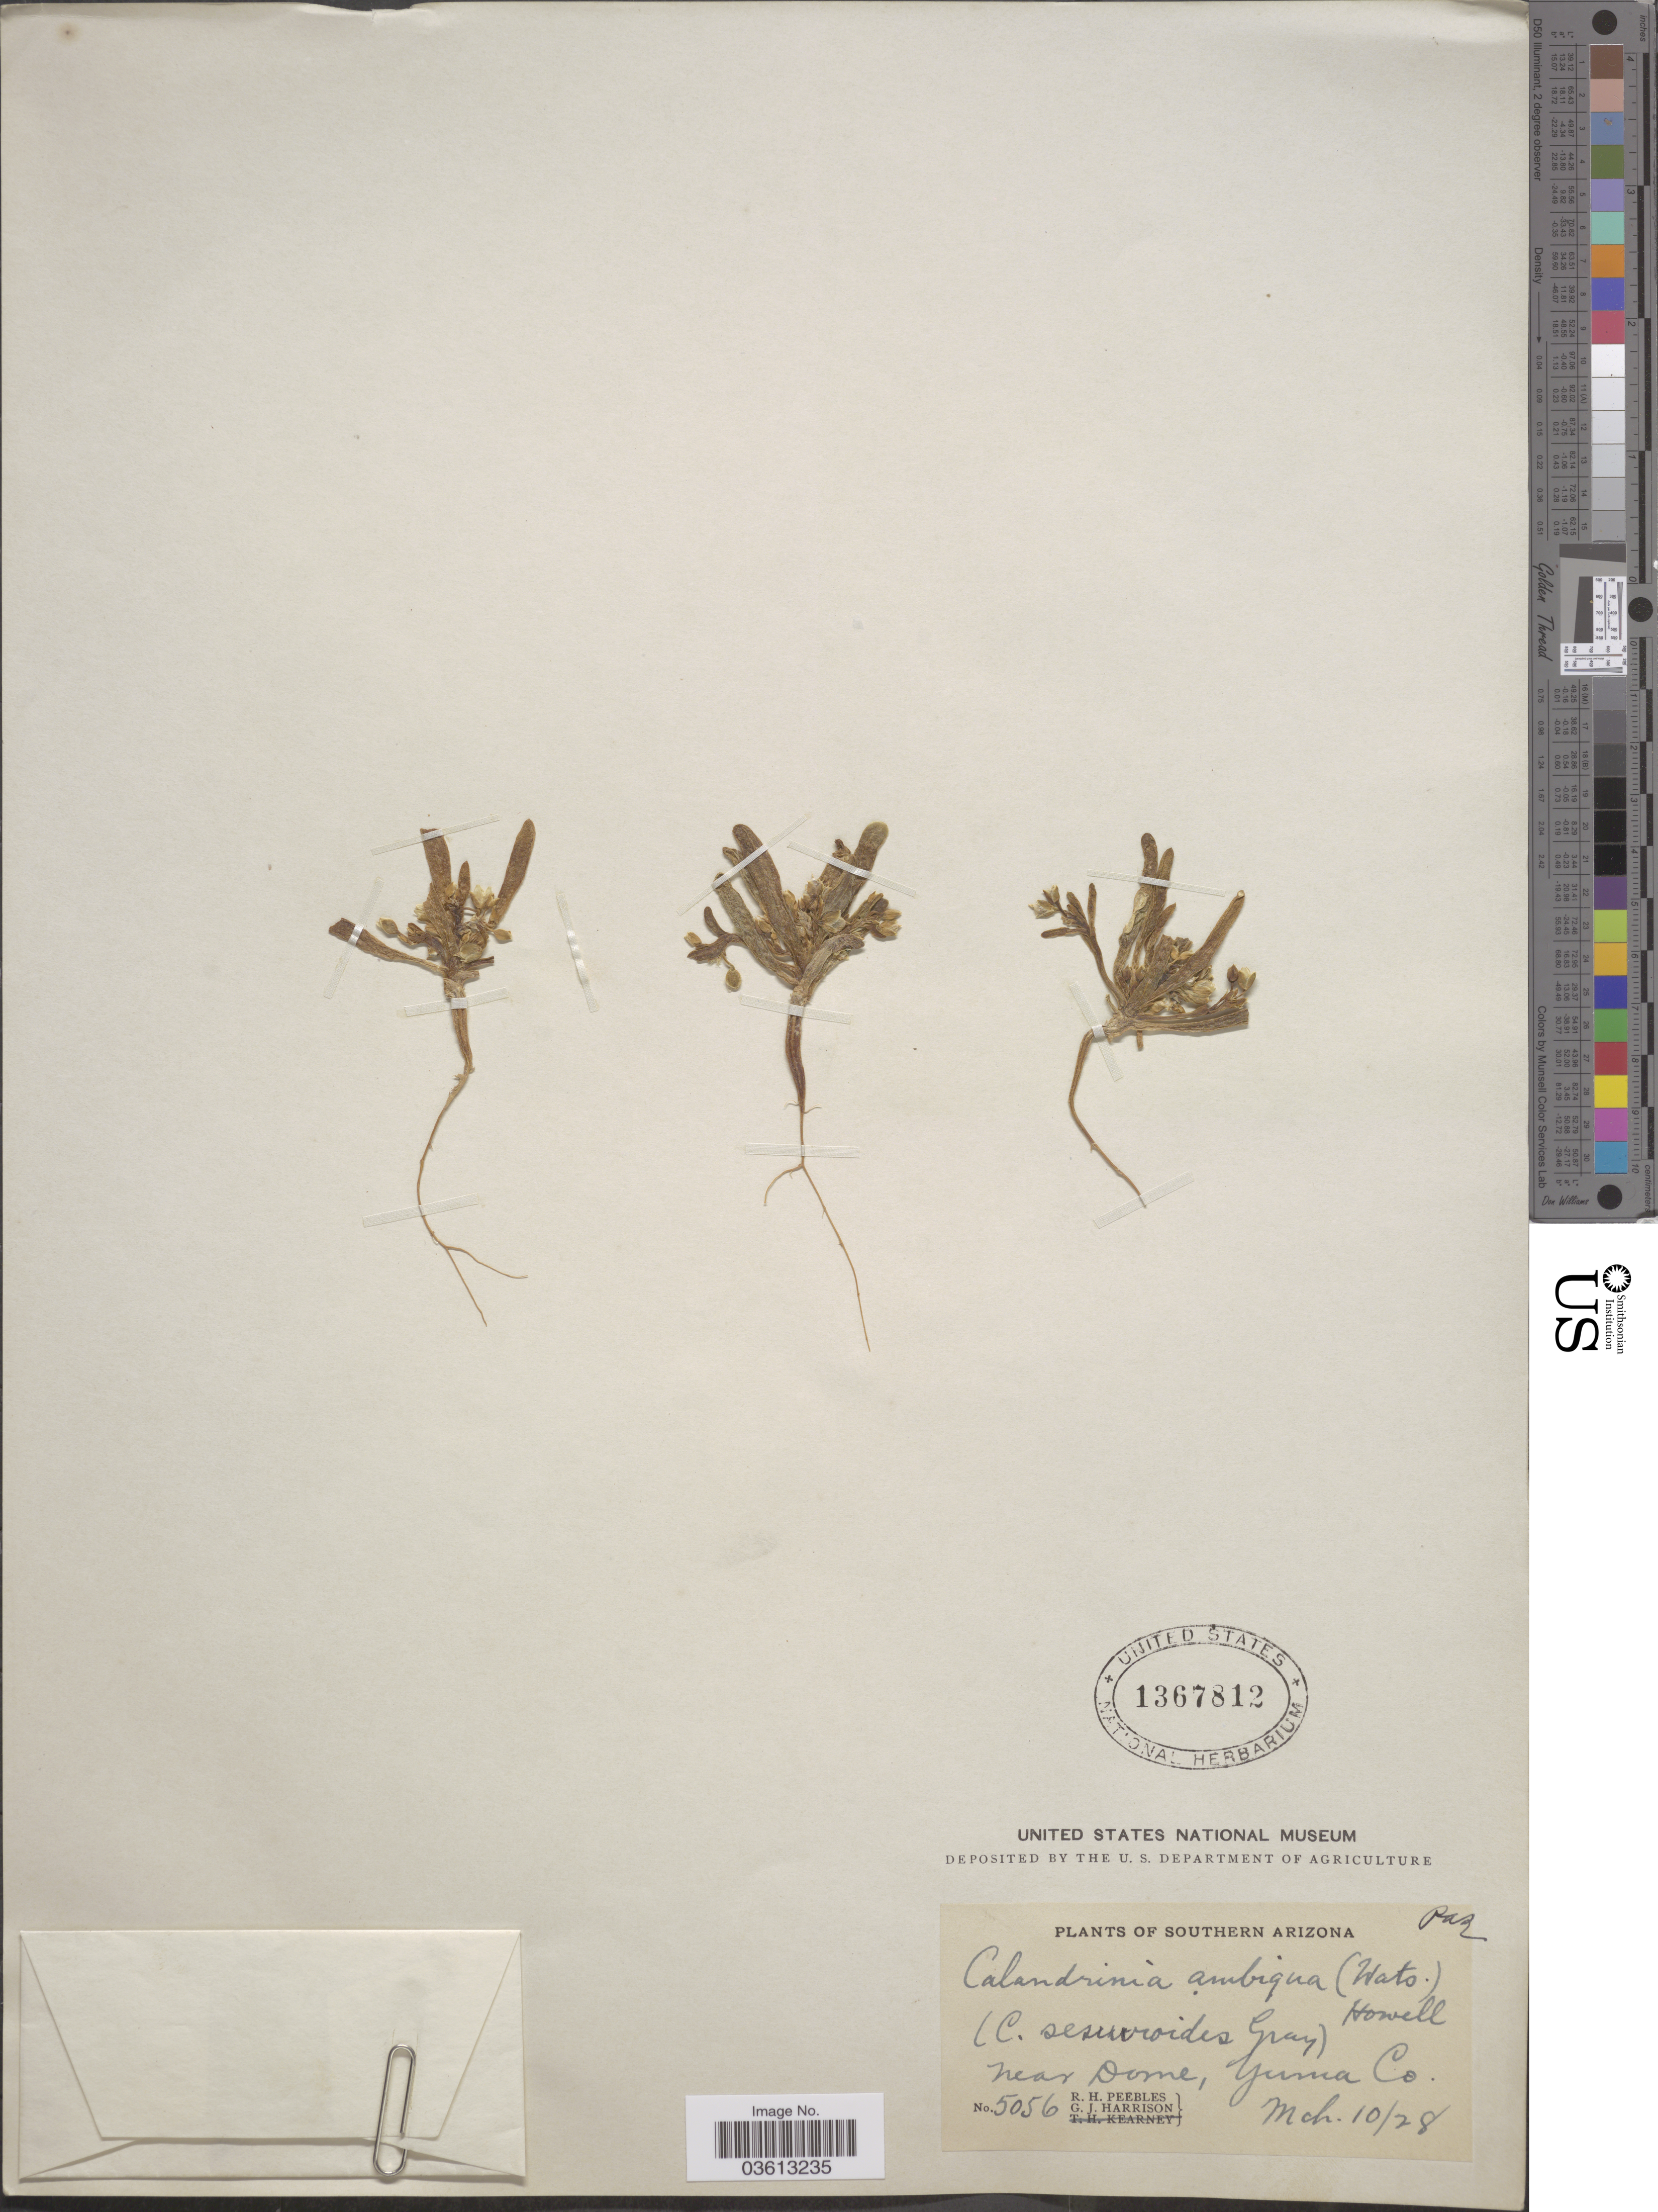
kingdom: Plantae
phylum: Tracheophyta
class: Magnoliopsida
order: Caryophyllales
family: Montiaceae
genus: Thingia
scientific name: Thingia ambigua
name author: (S. Watson) Hershk.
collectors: R. H. Peebles & G. J. Harrison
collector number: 5056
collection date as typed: Transcribed d/m/y: 10/3/28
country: United States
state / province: Arizona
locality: Southern Arizona. Near Dome, Yuma Co.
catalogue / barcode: US 1367812